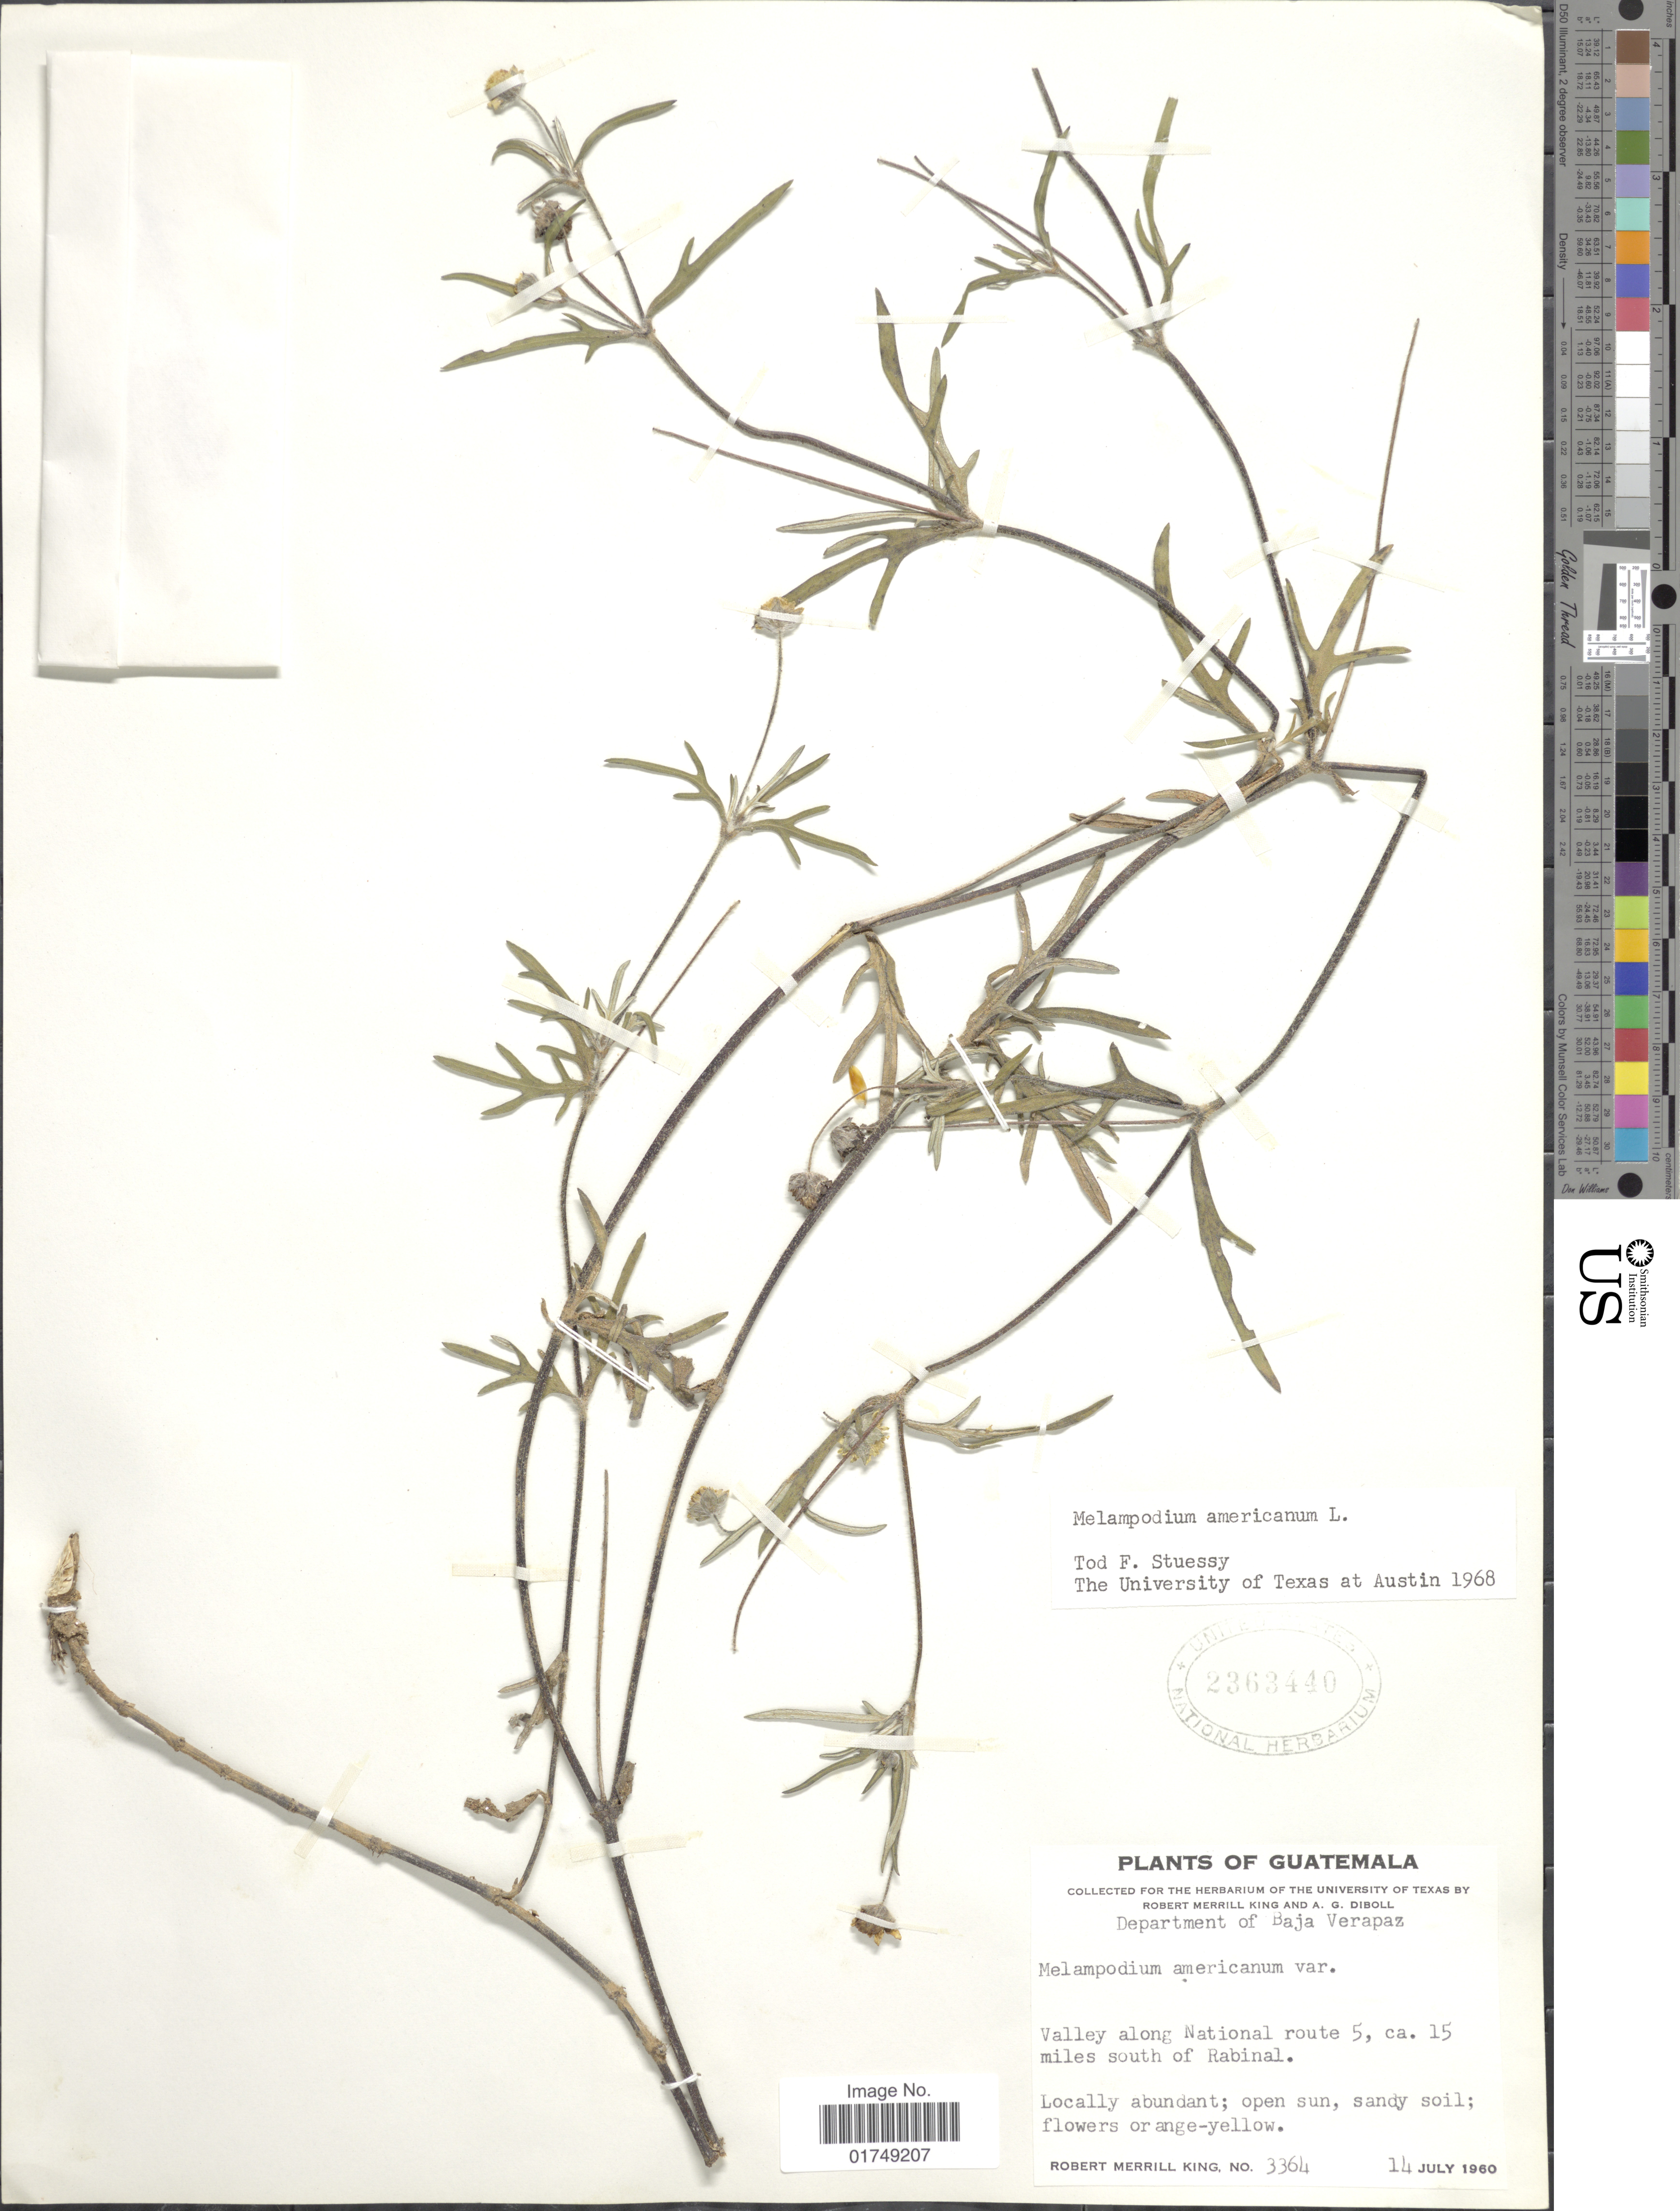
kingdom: Plantae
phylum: Tracheophyta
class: Magnoliopsida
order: Asterales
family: Asteraceae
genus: Melampodium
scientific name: Melampodium americanum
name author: L.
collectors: R. M. King & A. Diboll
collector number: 3364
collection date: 1960-07-14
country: Guatemala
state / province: Baja Verapaz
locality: Valley along National route 5, ca 15 miles south of Rabinal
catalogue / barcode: US 2363440